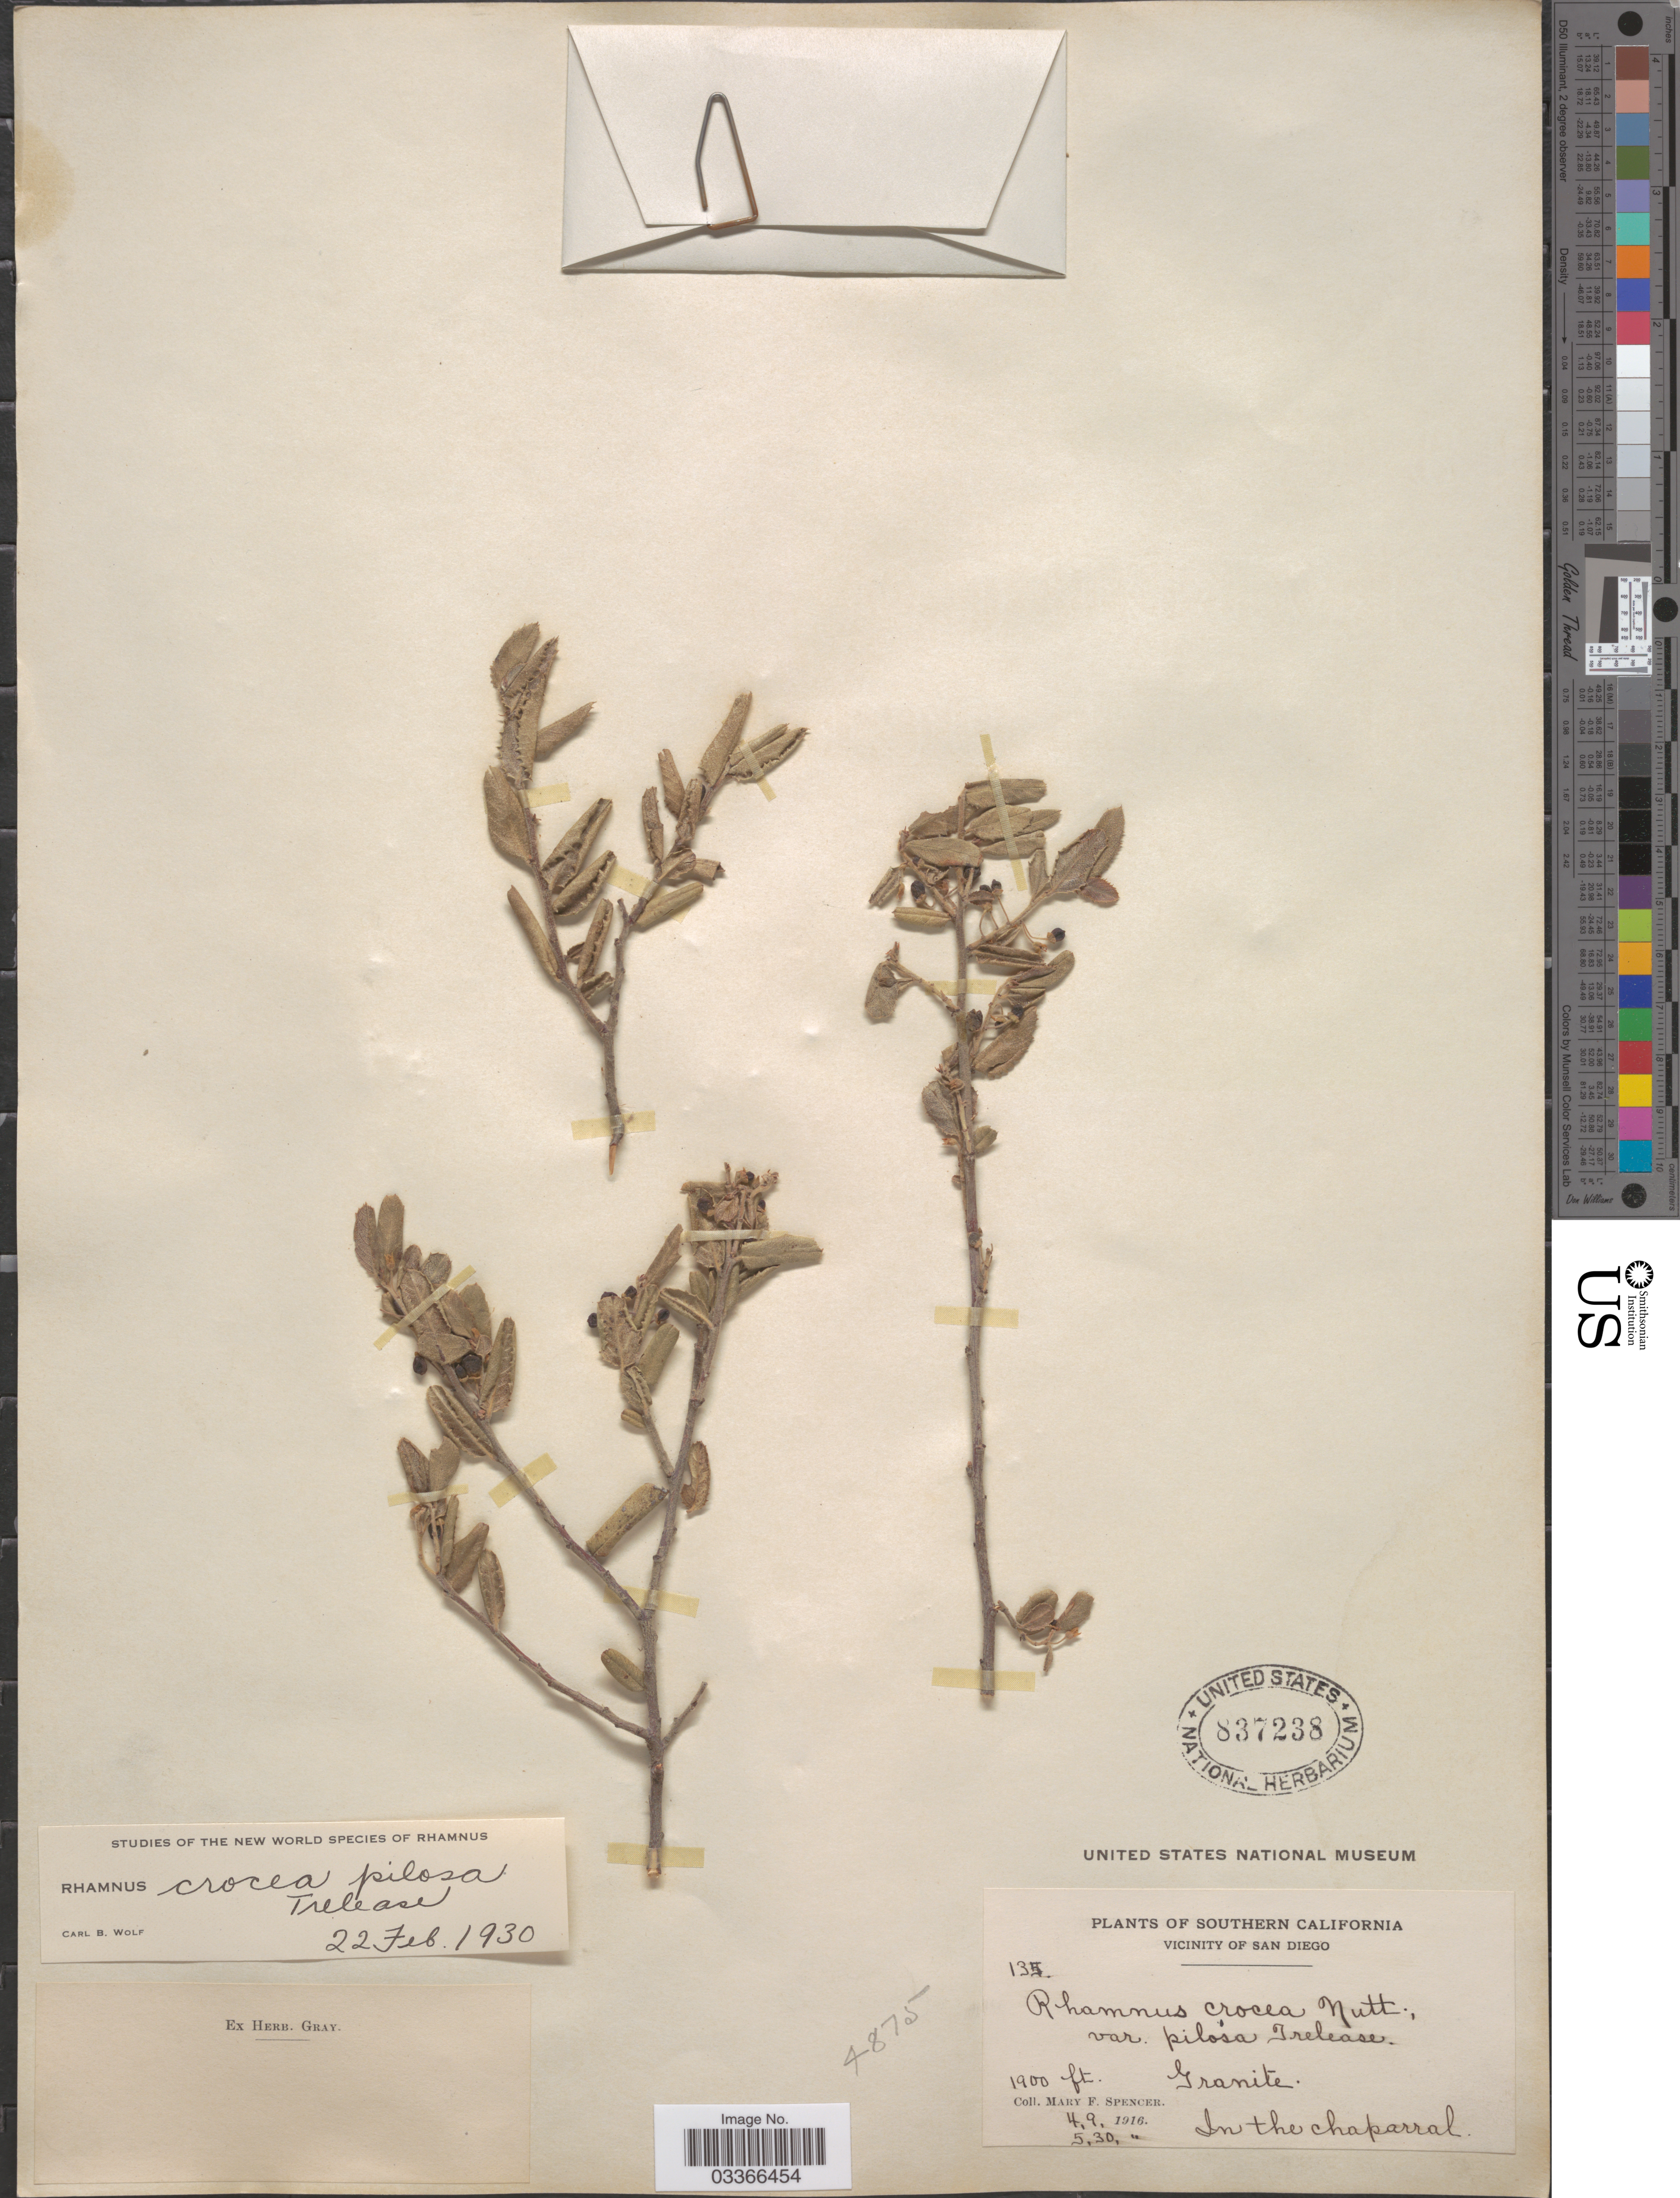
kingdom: Plantae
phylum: Tracheophyta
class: Magnoliopsida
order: Rosales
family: Rhamnaceae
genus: Rhamnus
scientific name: Rhamnus crocea var. pilosa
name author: Trel. ex Curran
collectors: M. Spencer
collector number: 135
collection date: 1916-04-09/1916-05-30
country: United States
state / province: California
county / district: San Diego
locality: Southern California. Vicinity of San Diego.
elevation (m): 579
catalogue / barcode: US 837238